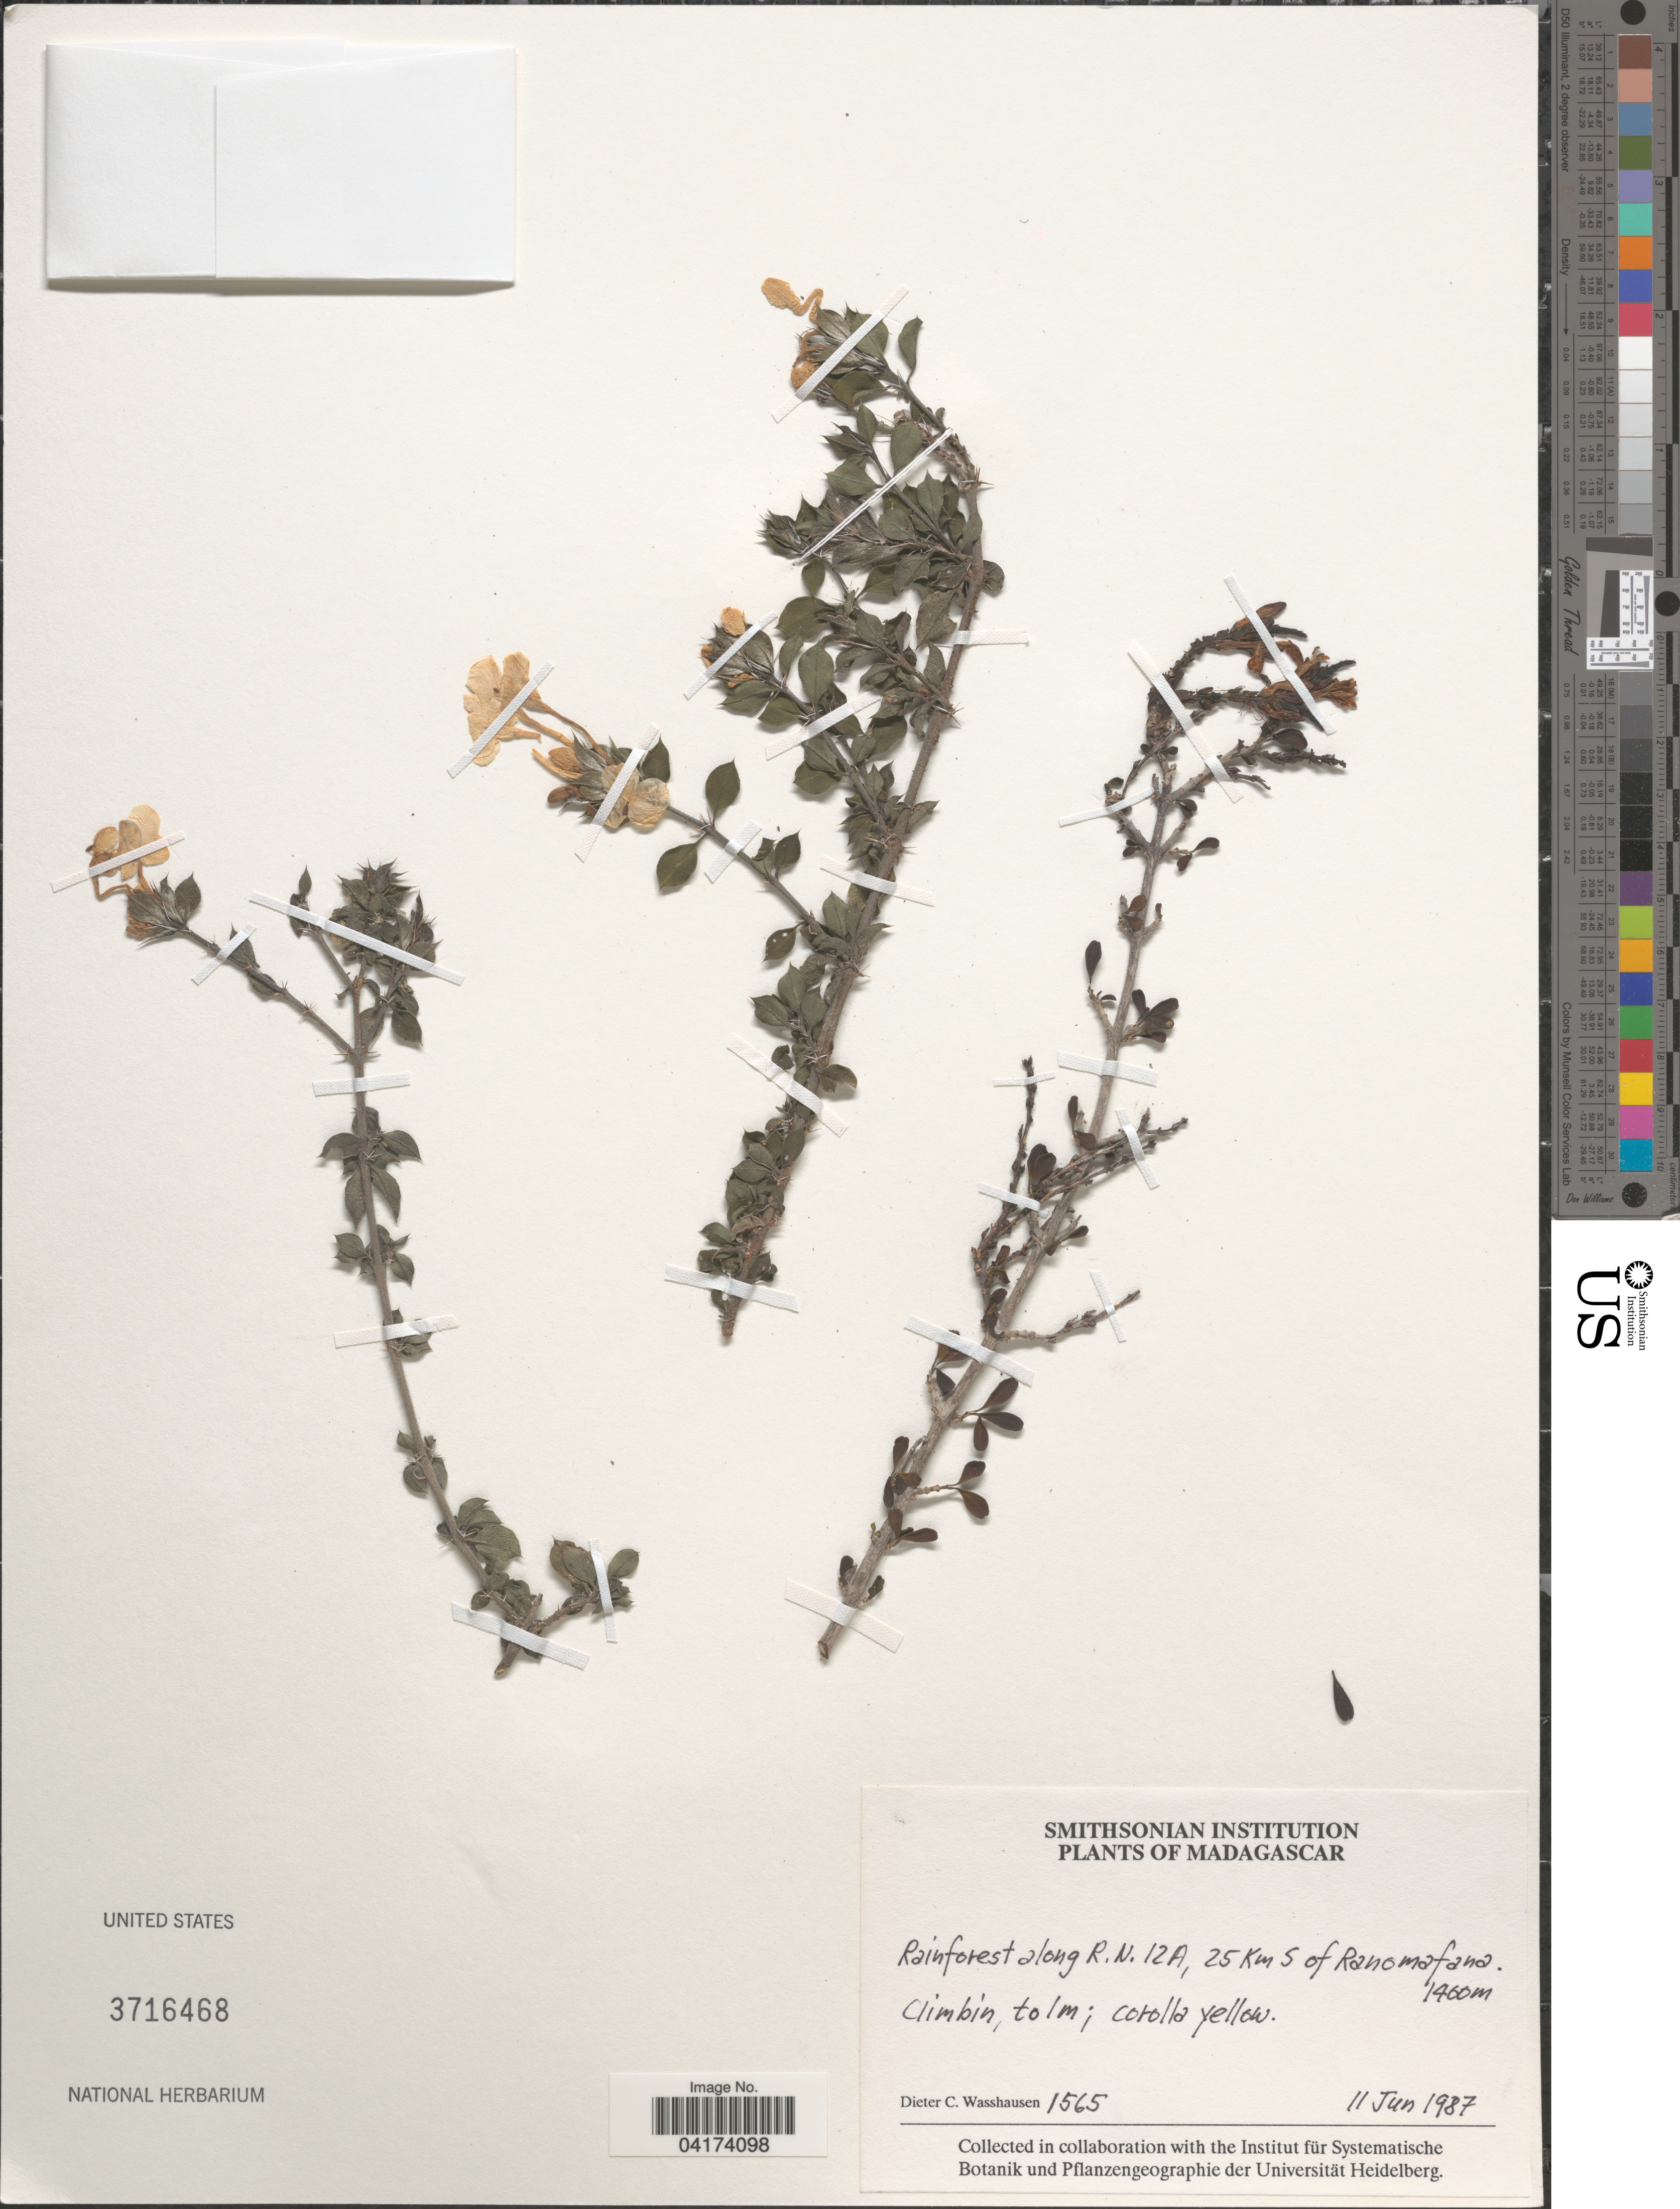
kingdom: Plantae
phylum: Tracheophyta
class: Magnoliopsida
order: Lamiales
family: Acanthaceae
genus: Barleria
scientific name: Barleria sp.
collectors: D. C. Wasshausen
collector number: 1565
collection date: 1987-06-11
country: Madagascar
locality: Rainforest along R.N. 12A, 25 Km S of Ranomafama.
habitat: Rainforest.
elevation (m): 1400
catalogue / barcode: US 3716468